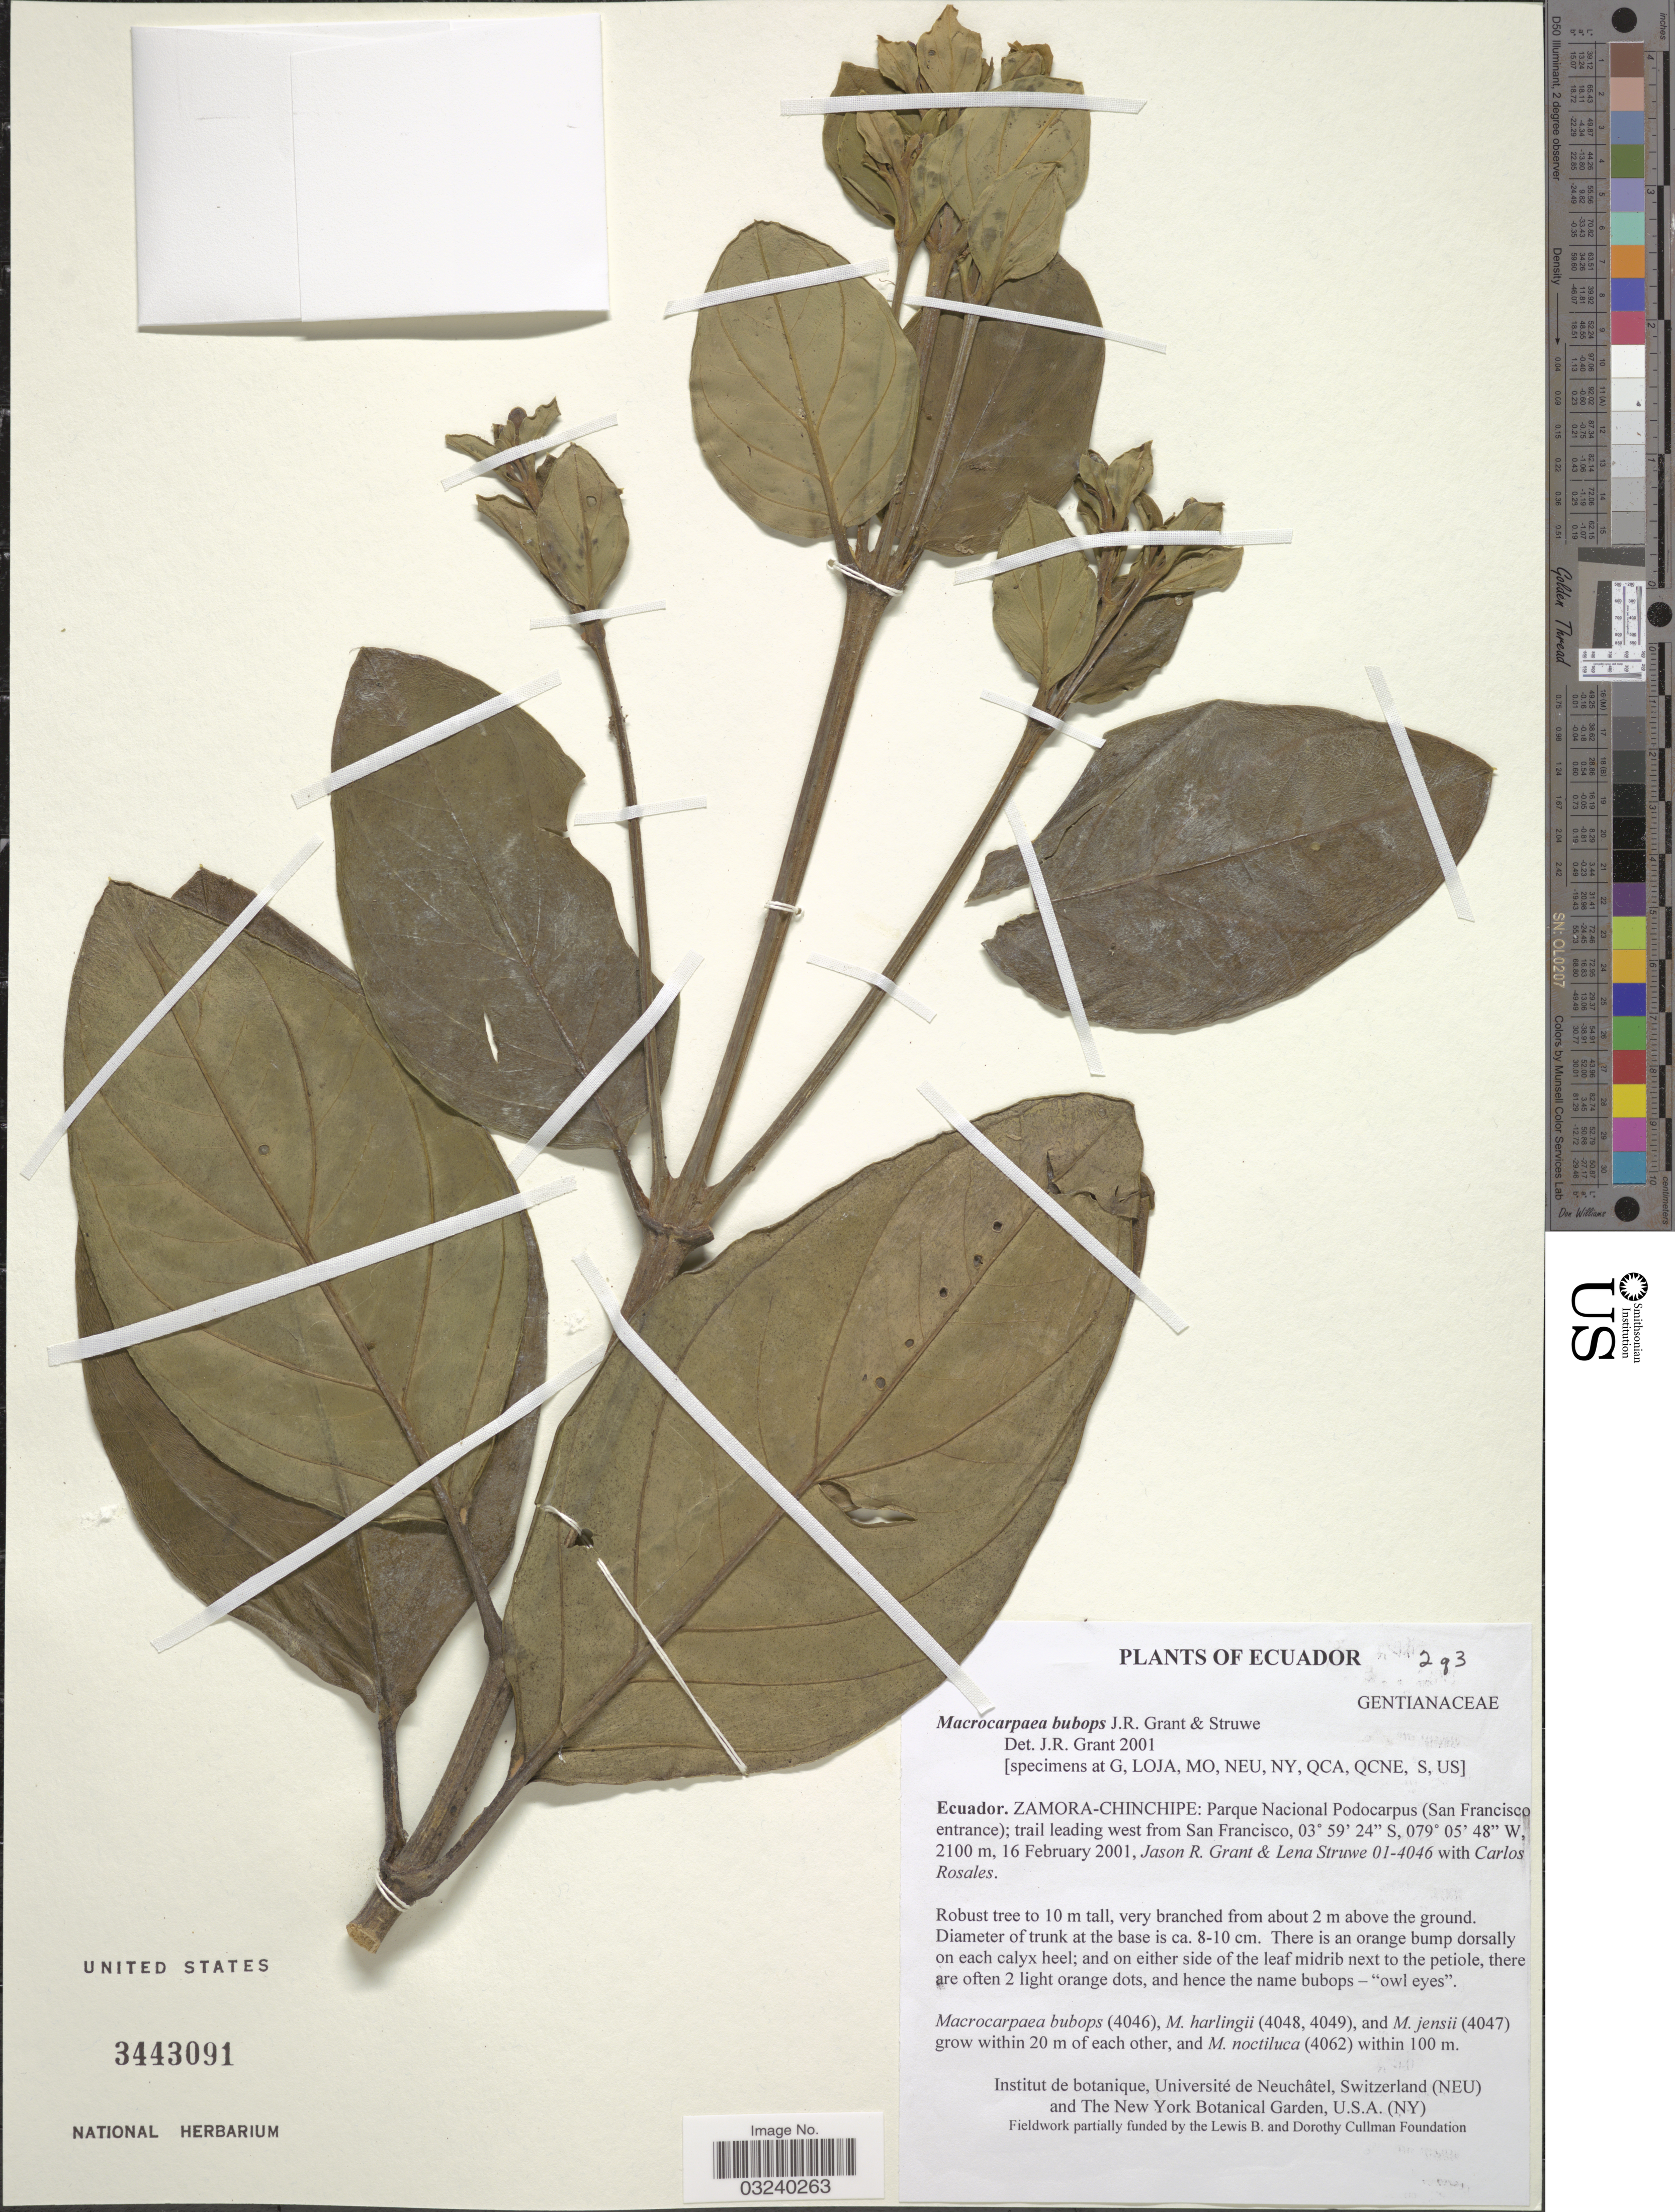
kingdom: Plantae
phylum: Tracheophyta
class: Magnoliopsida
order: Gentianales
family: Gentianaceae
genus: Macrocarpaea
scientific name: Macrocarpaea bubops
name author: J.R. Grant & Struwe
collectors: J. R. Grant, L. Struwe & C. Rosales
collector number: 01-4046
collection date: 2001-02-16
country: Ecuador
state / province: Zamora-Chinchipe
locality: Parque Nacional Podocarpus (San Francisco entrance); trail leading west from San Francisco.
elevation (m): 2100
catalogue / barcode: US 3443091